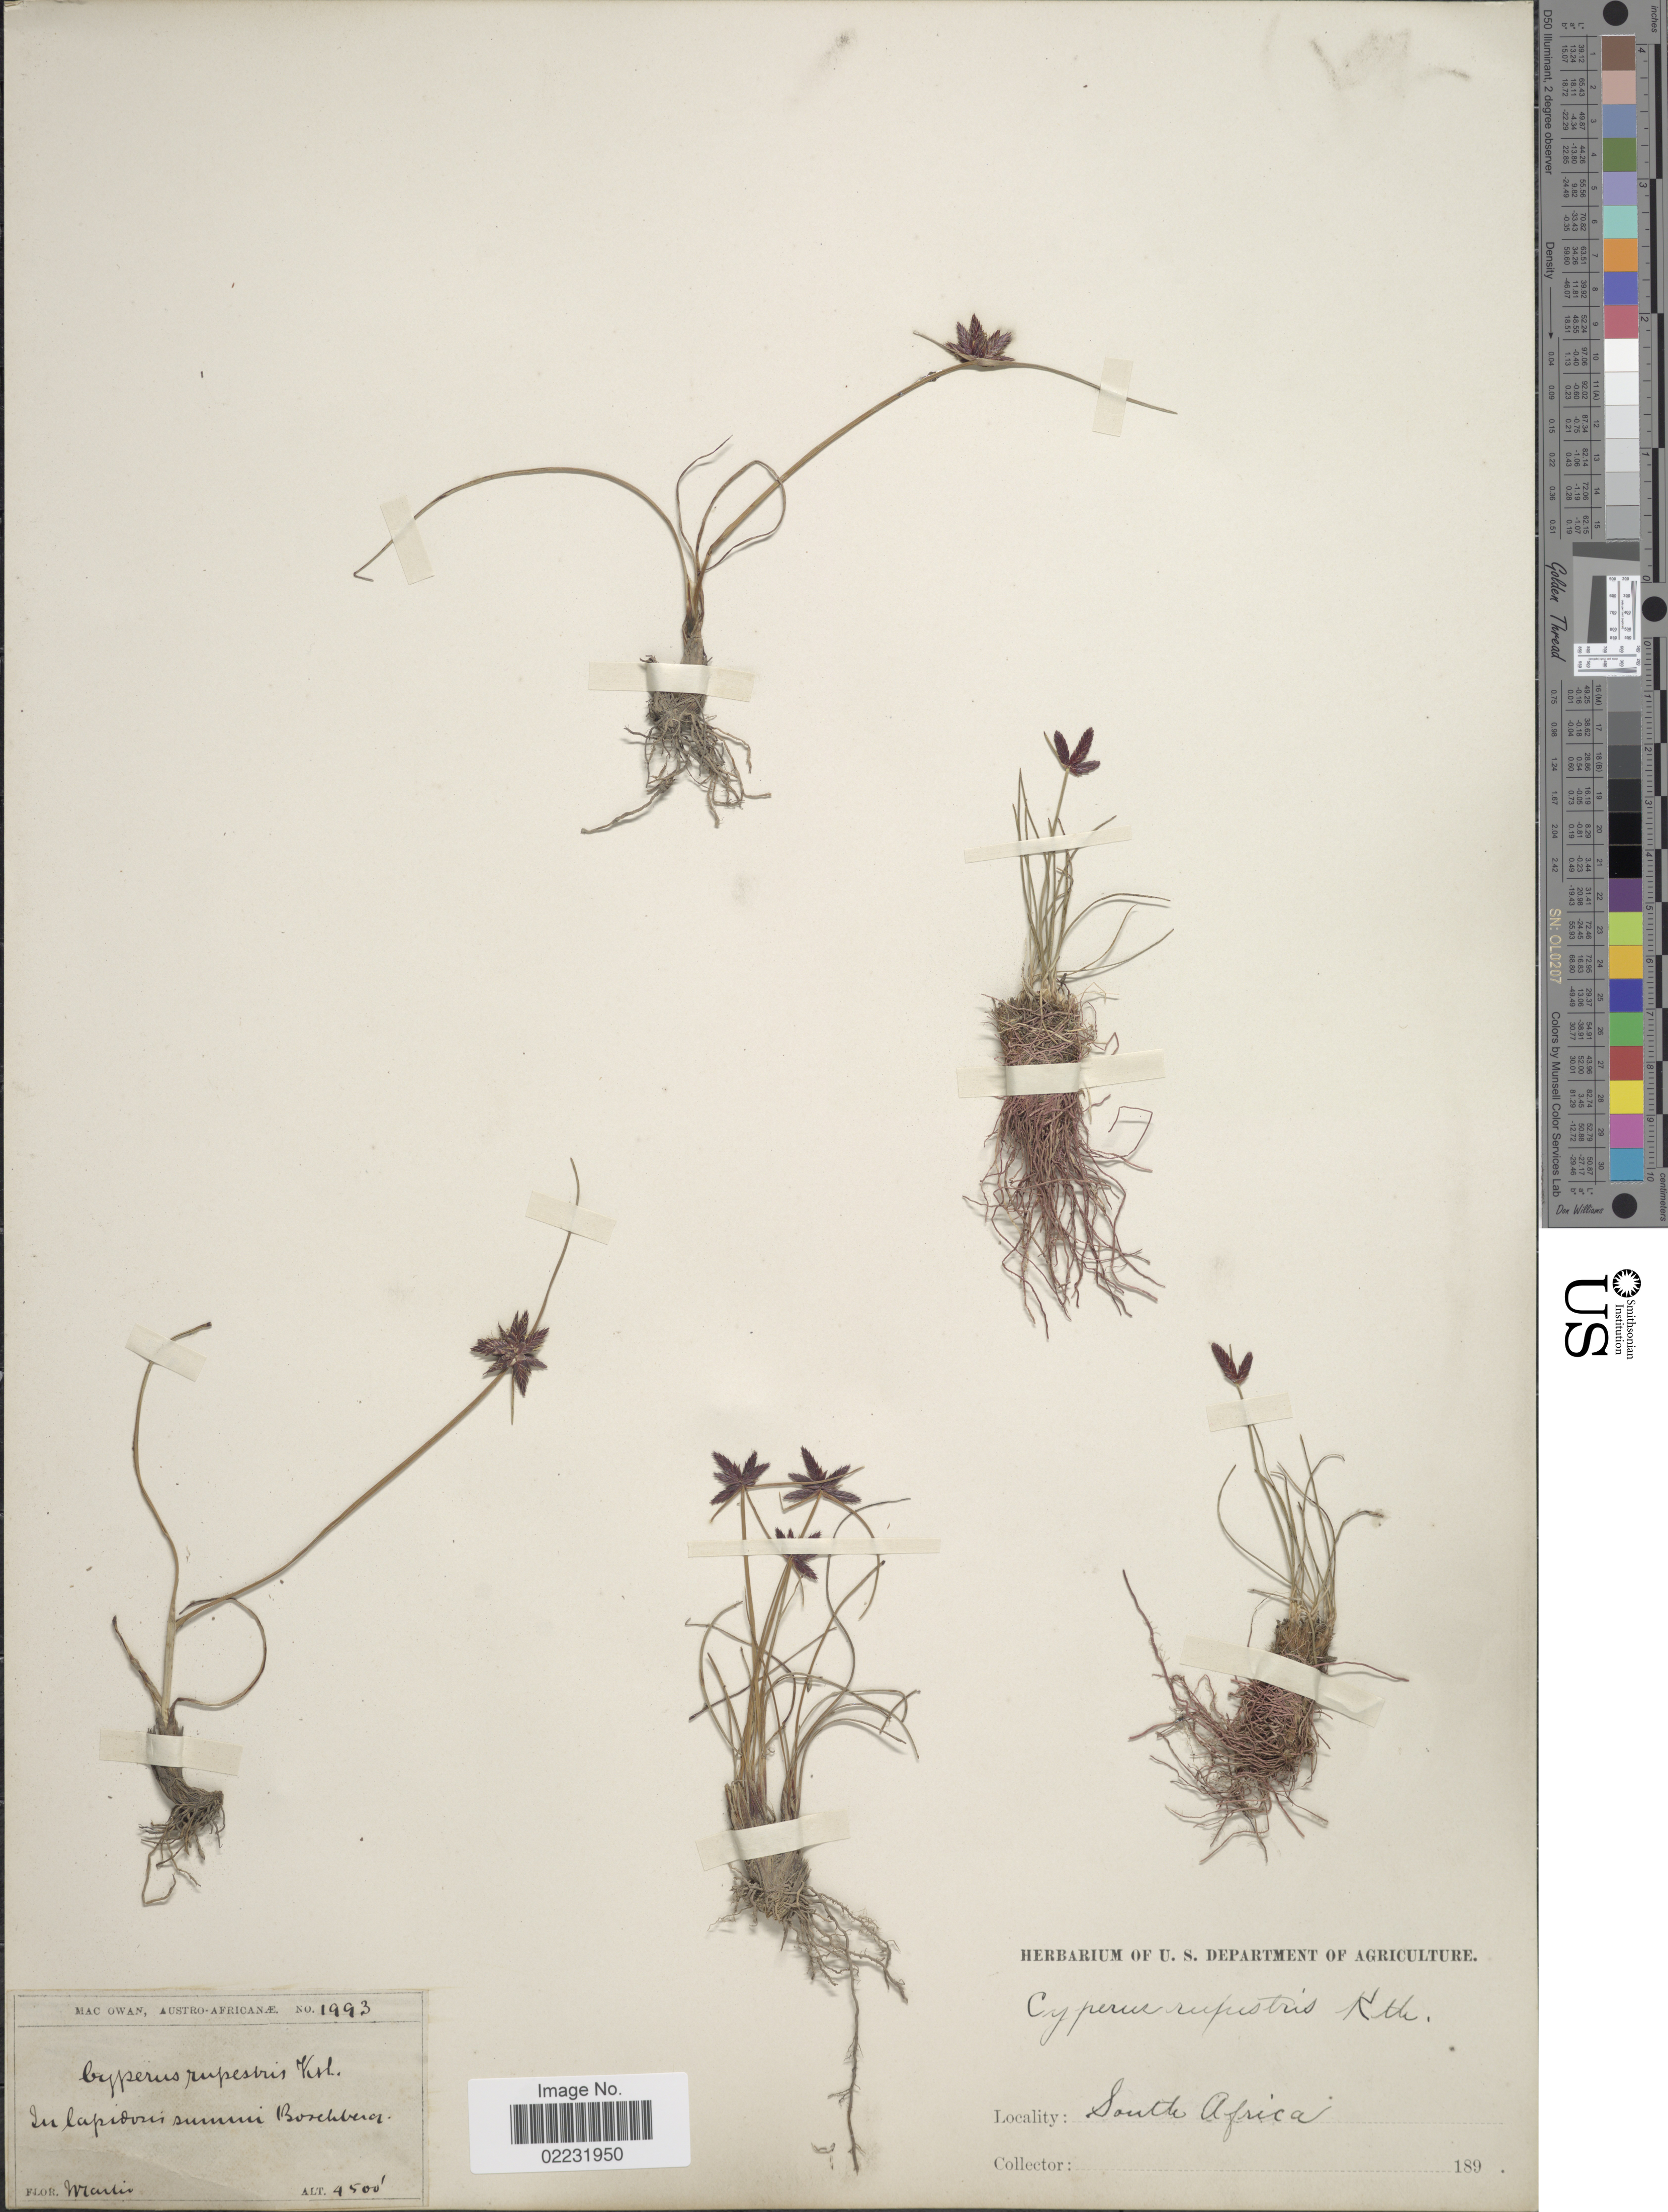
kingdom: Plantae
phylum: Tracheophyta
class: Liliopsida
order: Poales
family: Cyperaceae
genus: Cyperus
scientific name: Cyperus rupestris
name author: Kunth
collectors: MacOwan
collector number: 1993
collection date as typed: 189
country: South Africa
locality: In lapidosis summn Boschberg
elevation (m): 1372